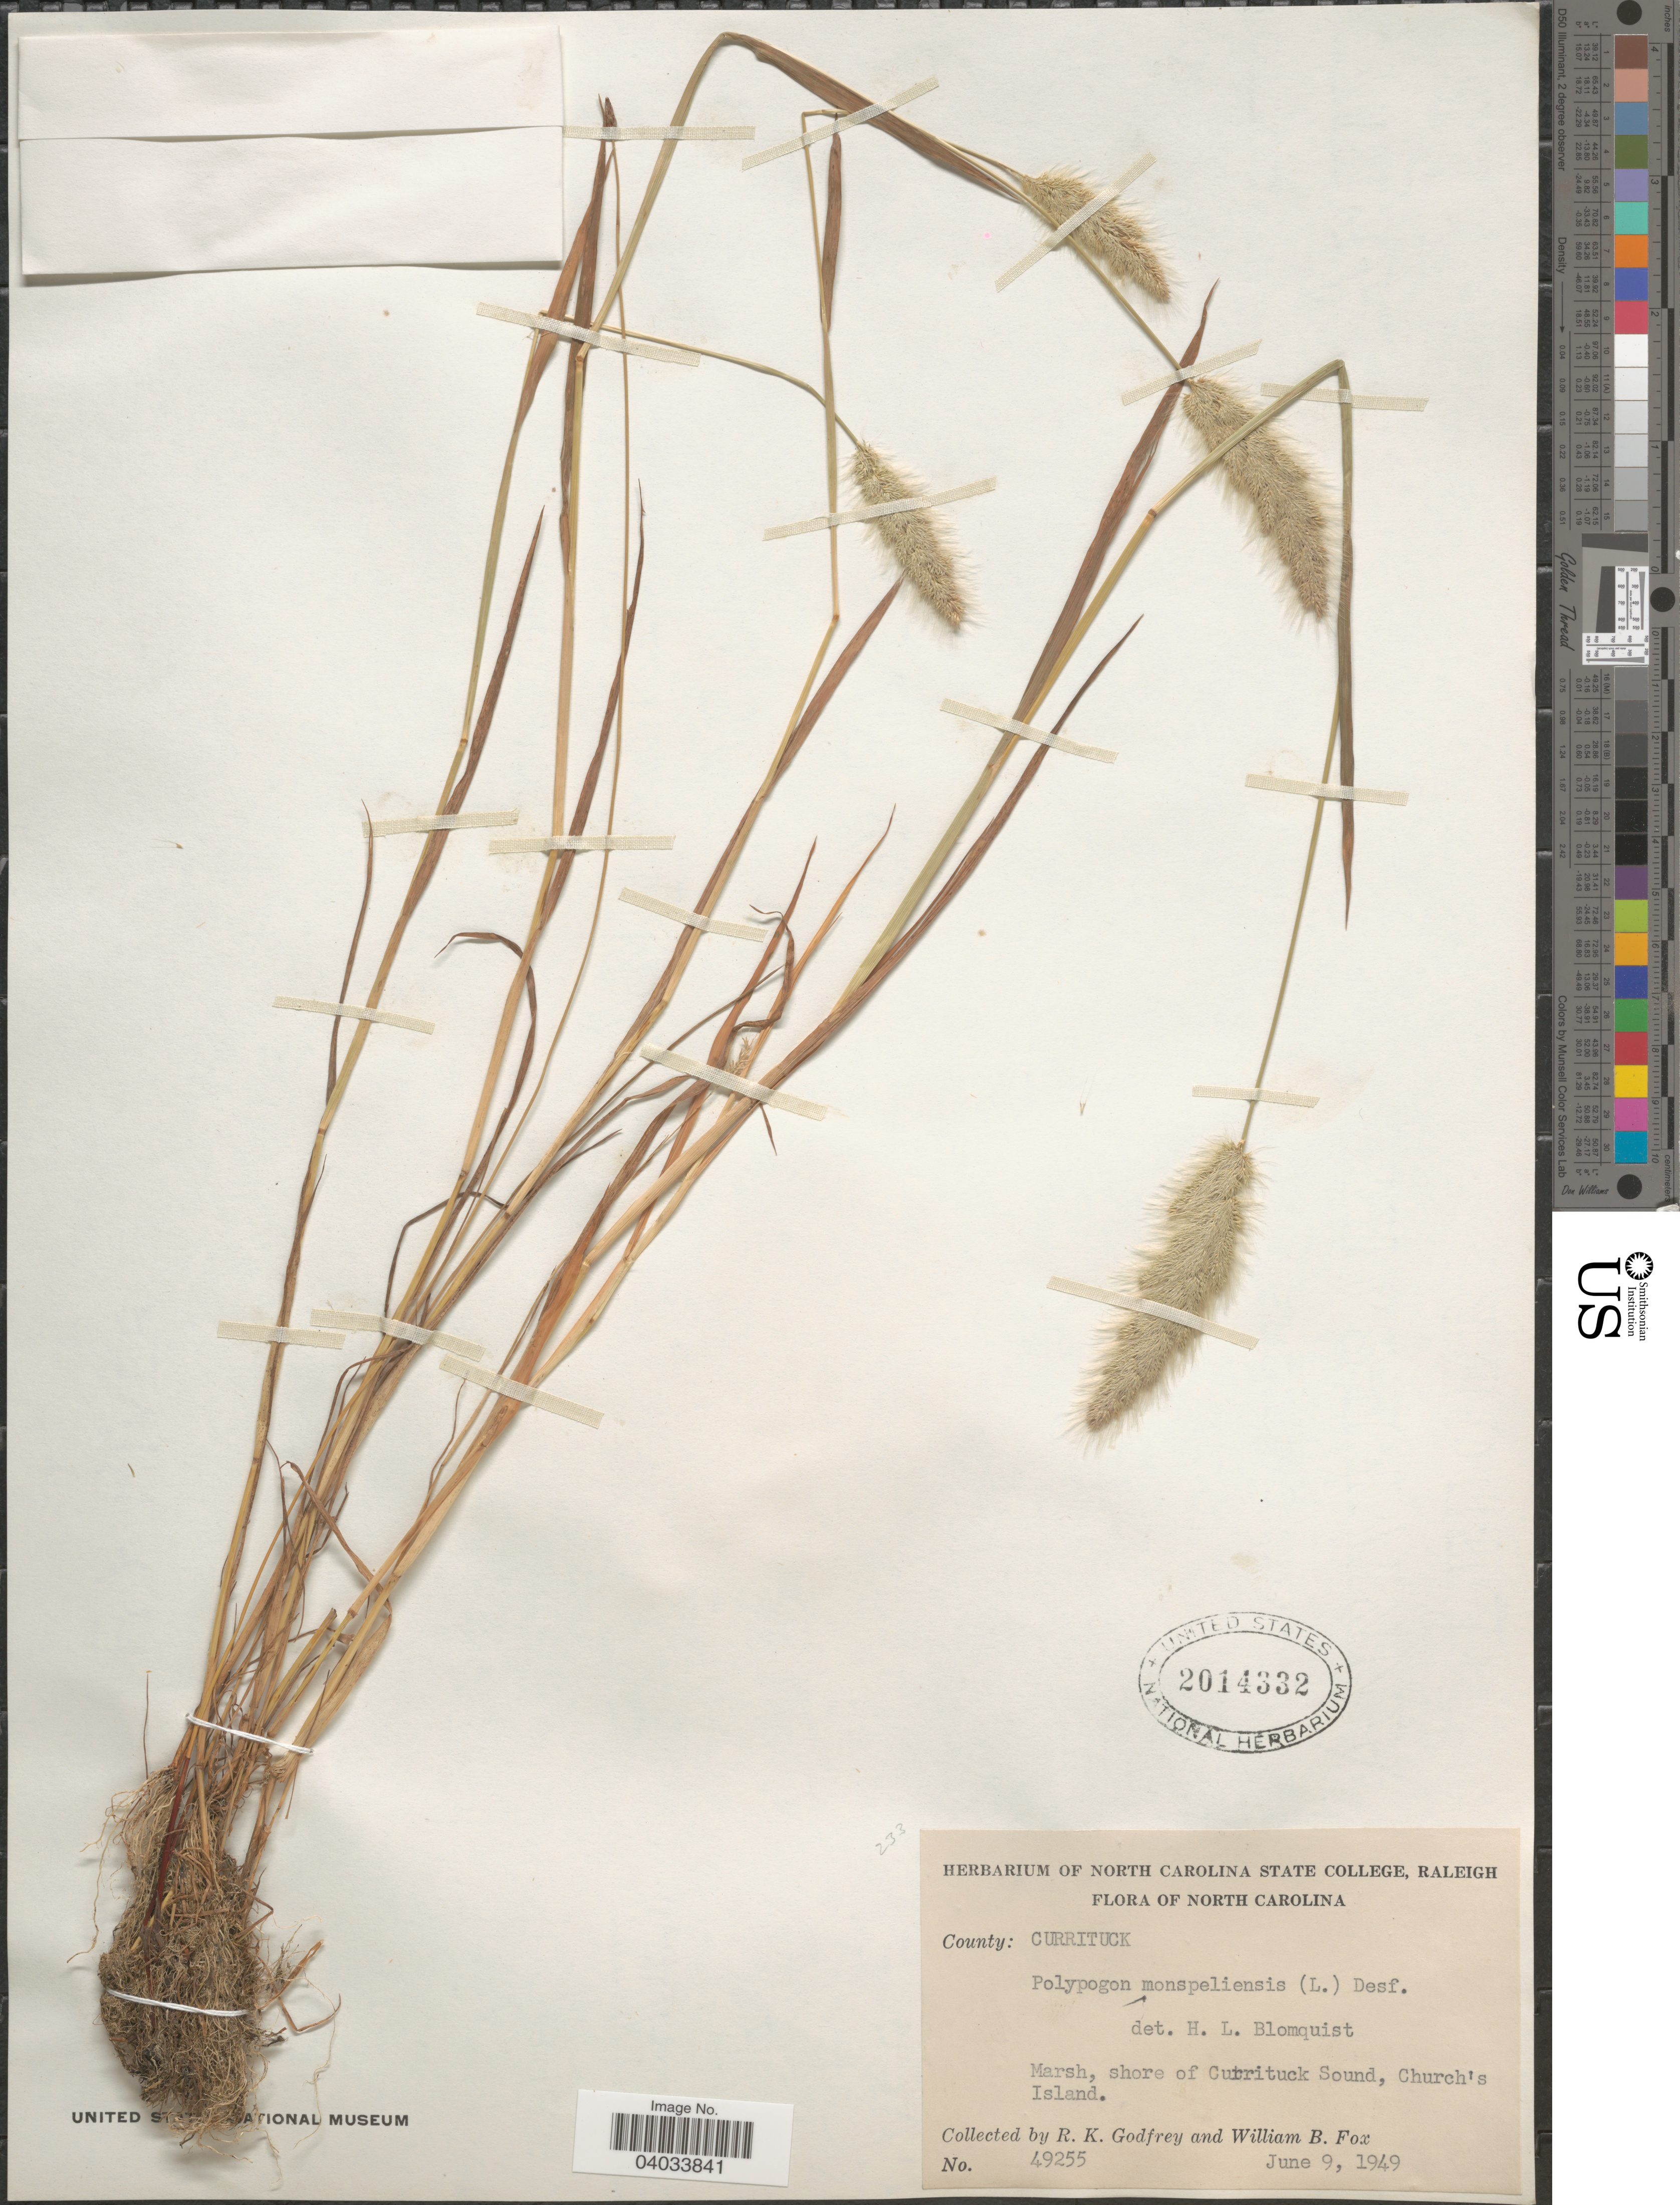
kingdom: Plantae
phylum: Tracheophyta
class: Liliopsida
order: Poales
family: Poaceae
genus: Polypogon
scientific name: Polypogon monspeliensis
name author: (L.) Desf.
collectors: R. K. Godfrey & W. B. Fox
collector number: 49255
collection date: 1949-06-09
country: United States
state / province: North Carolina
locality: County: Currituck. Shore of Currituck Sound, Church's Island.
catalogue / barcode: US 2014332